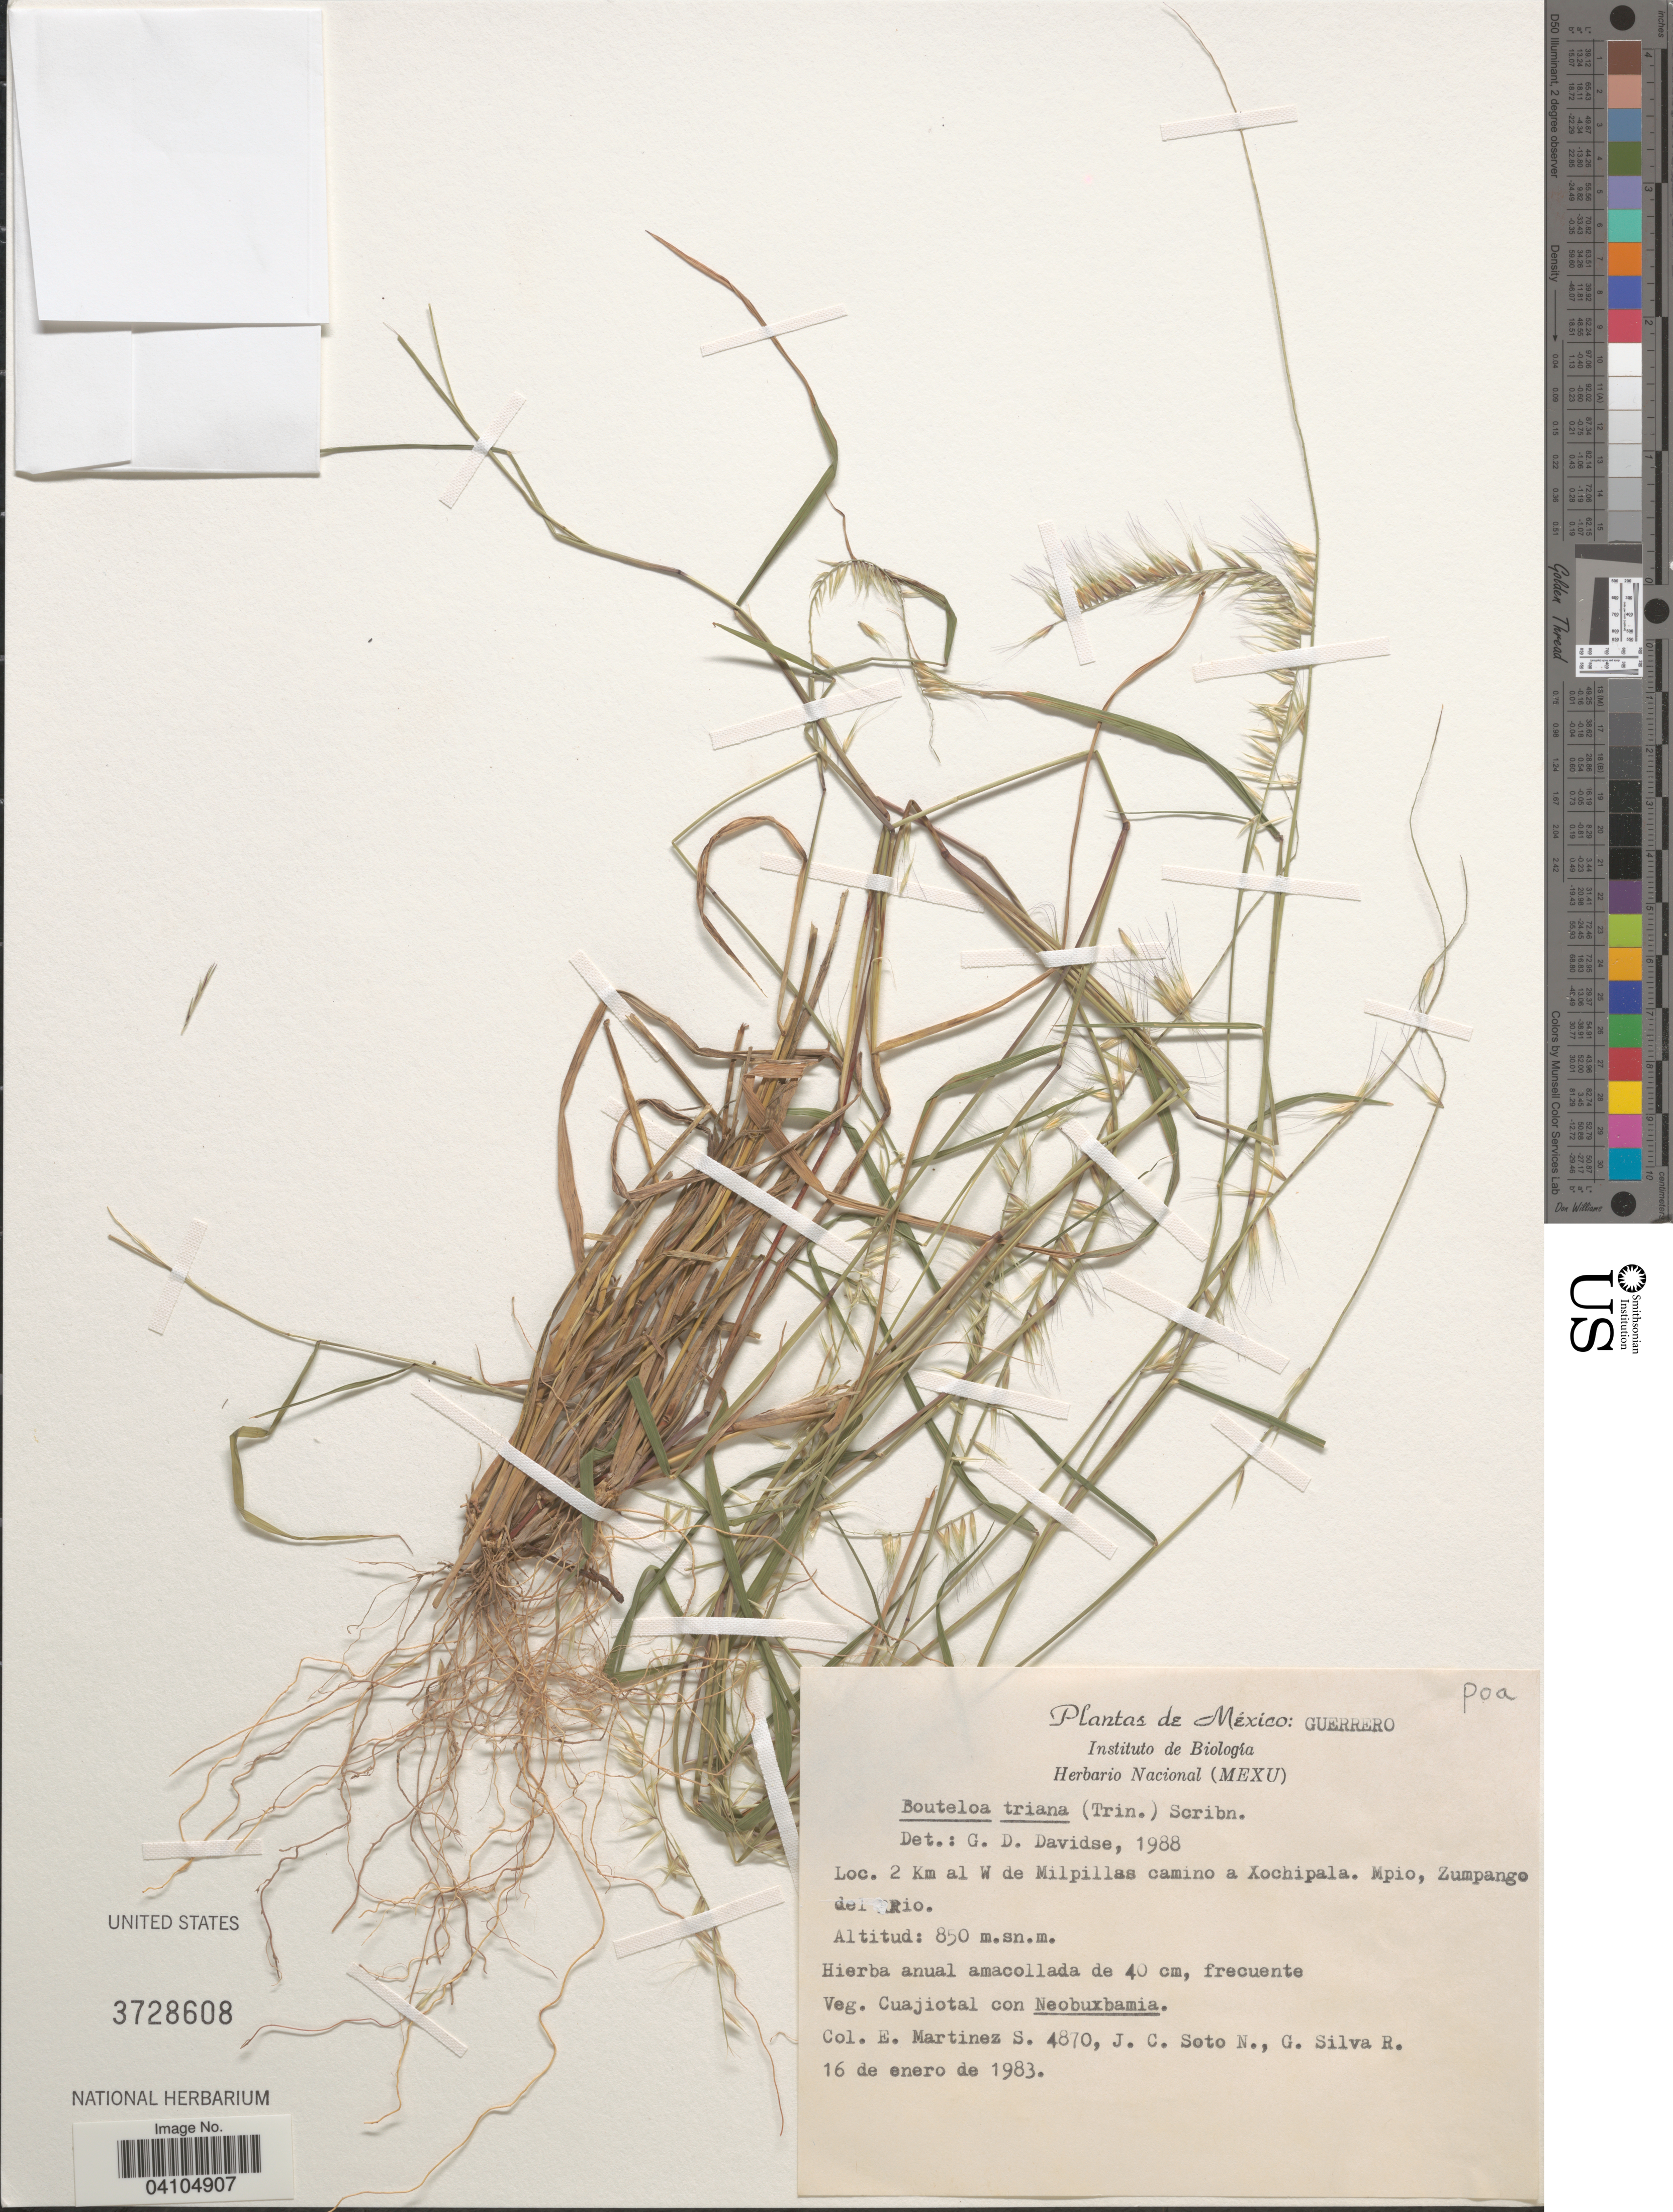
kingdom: Plantae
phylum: Tracheophyta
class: Liliopsida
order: Poales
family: Poaceae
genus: Bouteloua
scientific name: Bouteloua triaena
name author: (Trin. ex Spreng.) Scribn.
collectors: E. M. Martínez S., J. C. Soto Núñez & G. Silva R.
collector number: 4870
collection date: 1983-01-16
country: Mexico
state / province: Guerrero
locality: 2 Km al W de Milpillas camino a Xochipala. Mpio, Zumpango del Rio.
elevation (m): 850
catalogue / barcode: US 3728608